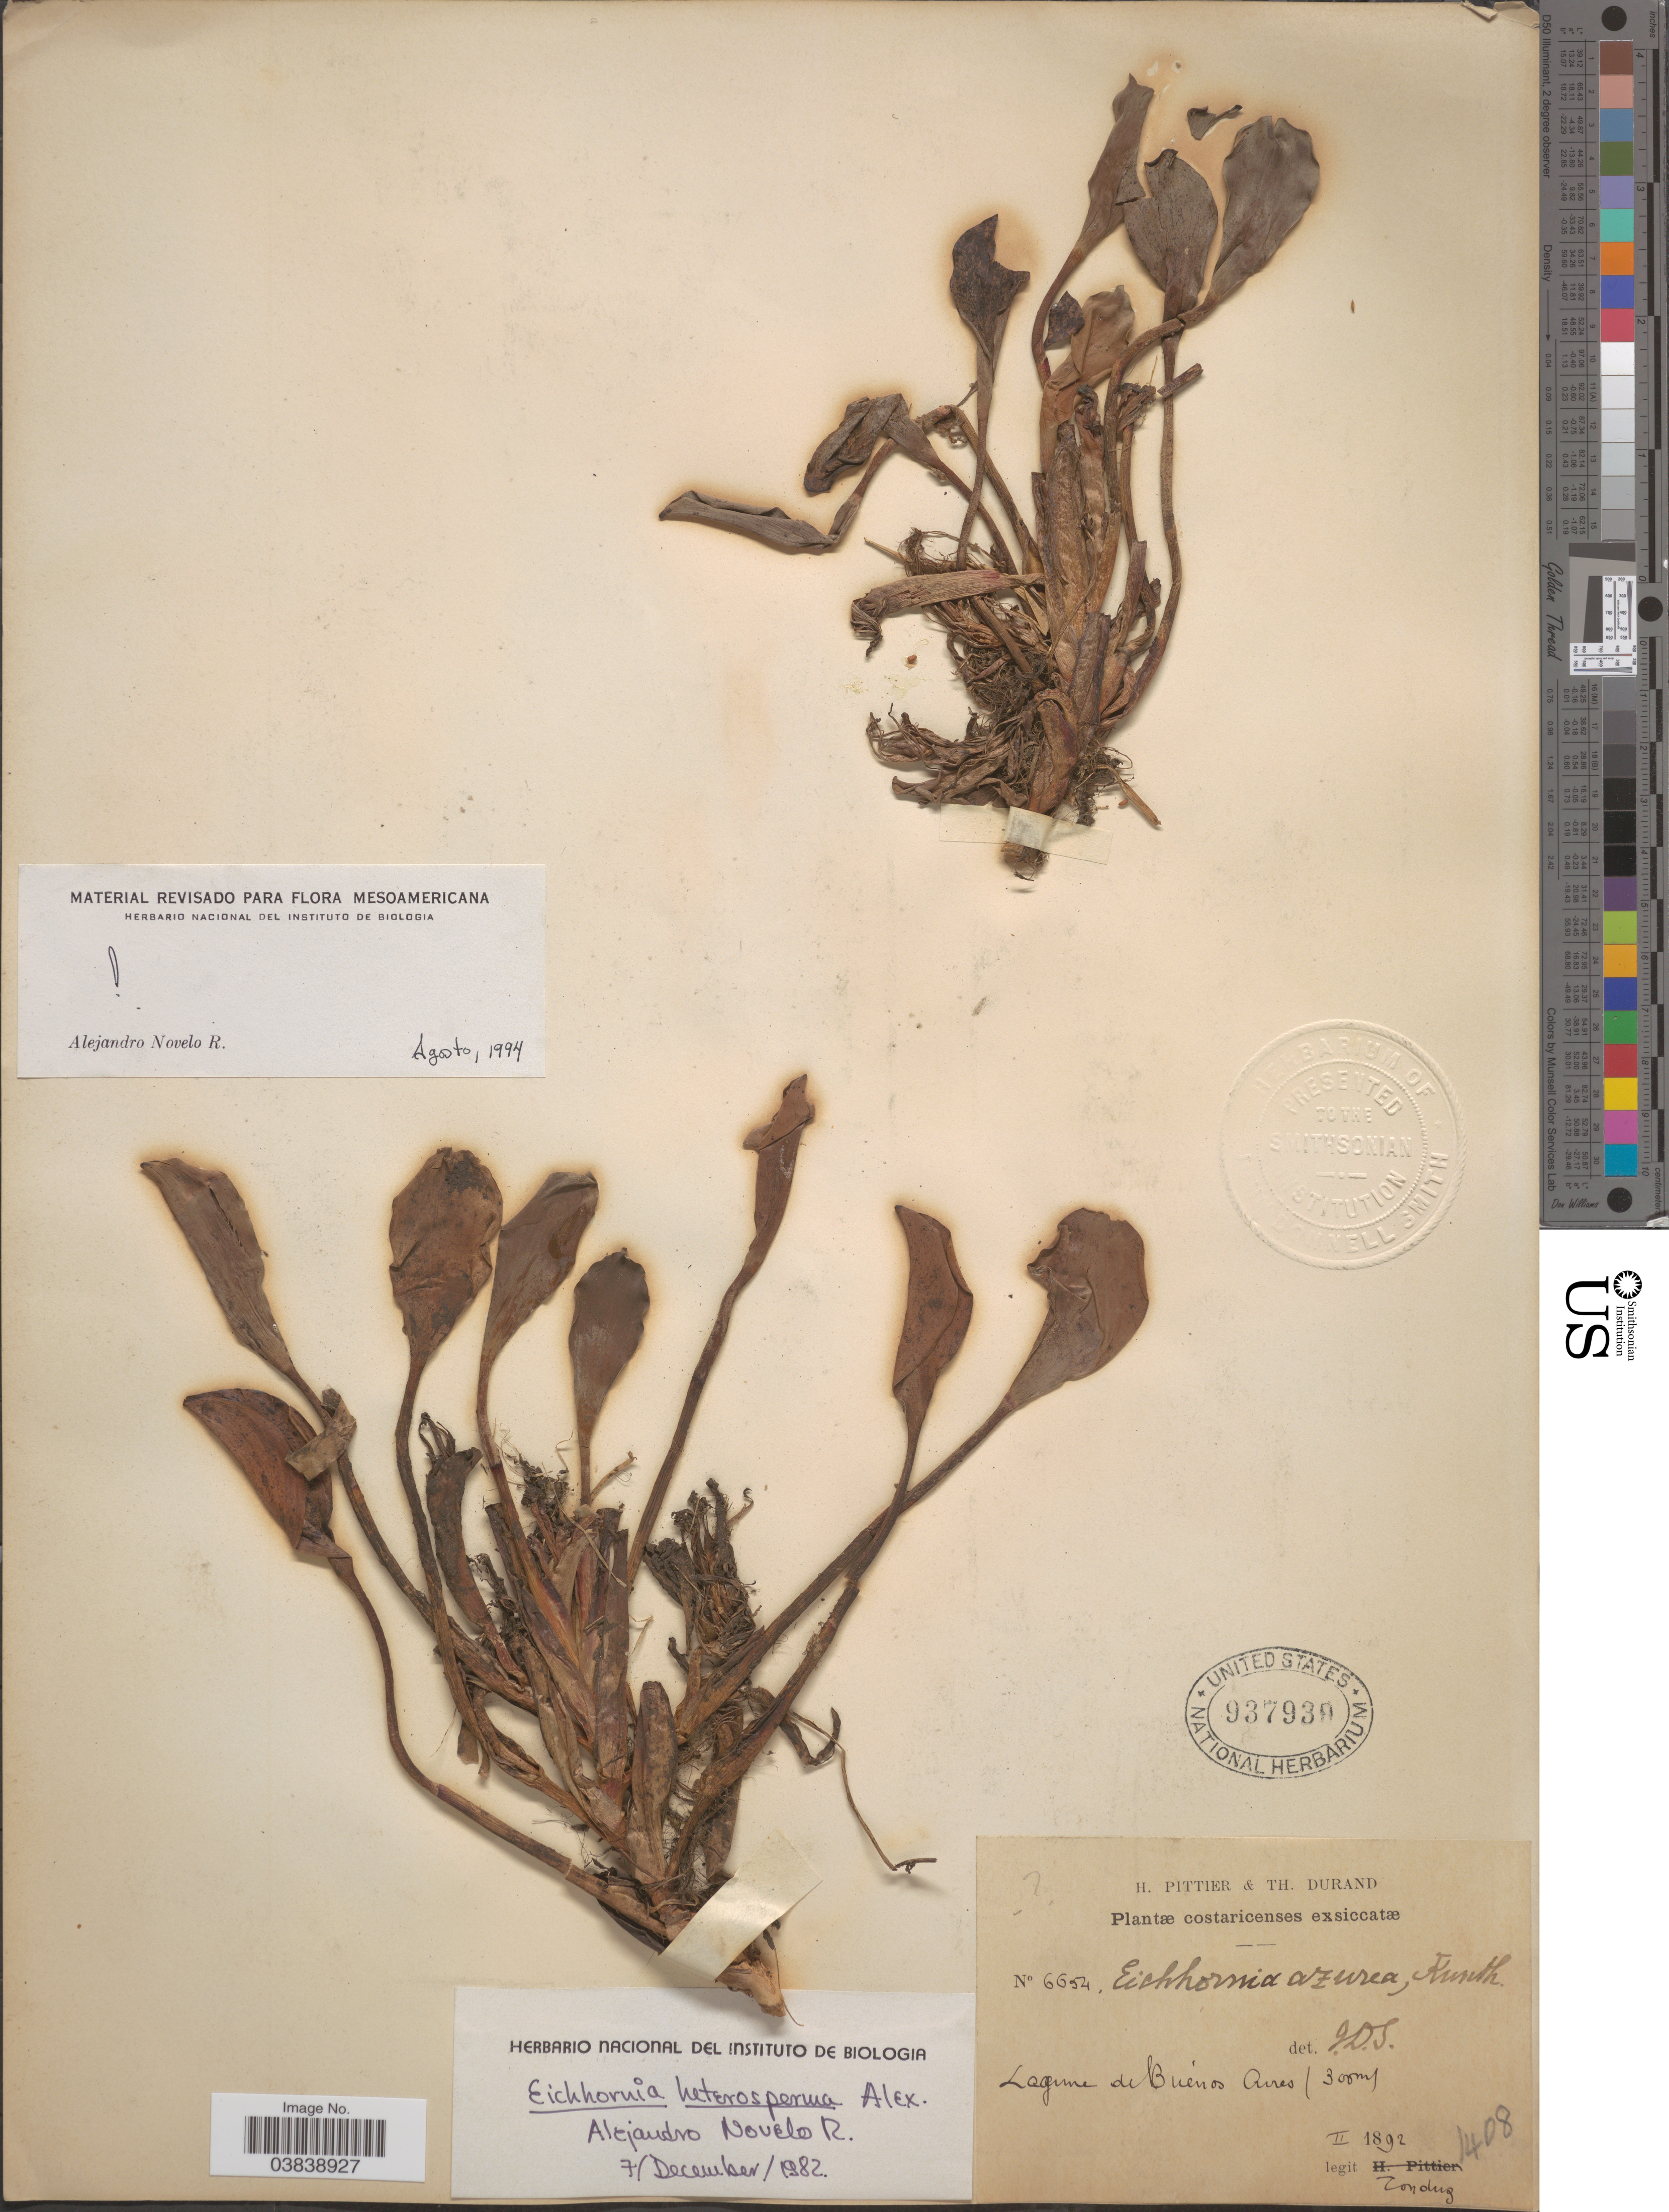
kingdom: Plantae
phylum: Tracheophyta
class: Liliopsida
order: Commelinales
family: Pontederiaceae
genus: Eichhornia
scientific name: Eichhornia heterosperma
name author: Alexander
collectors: Tonduz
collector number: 6654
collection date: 1892-02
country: Costa Rica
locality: Lagune de Buénos Aires.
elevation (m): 300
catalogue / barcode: US 937939